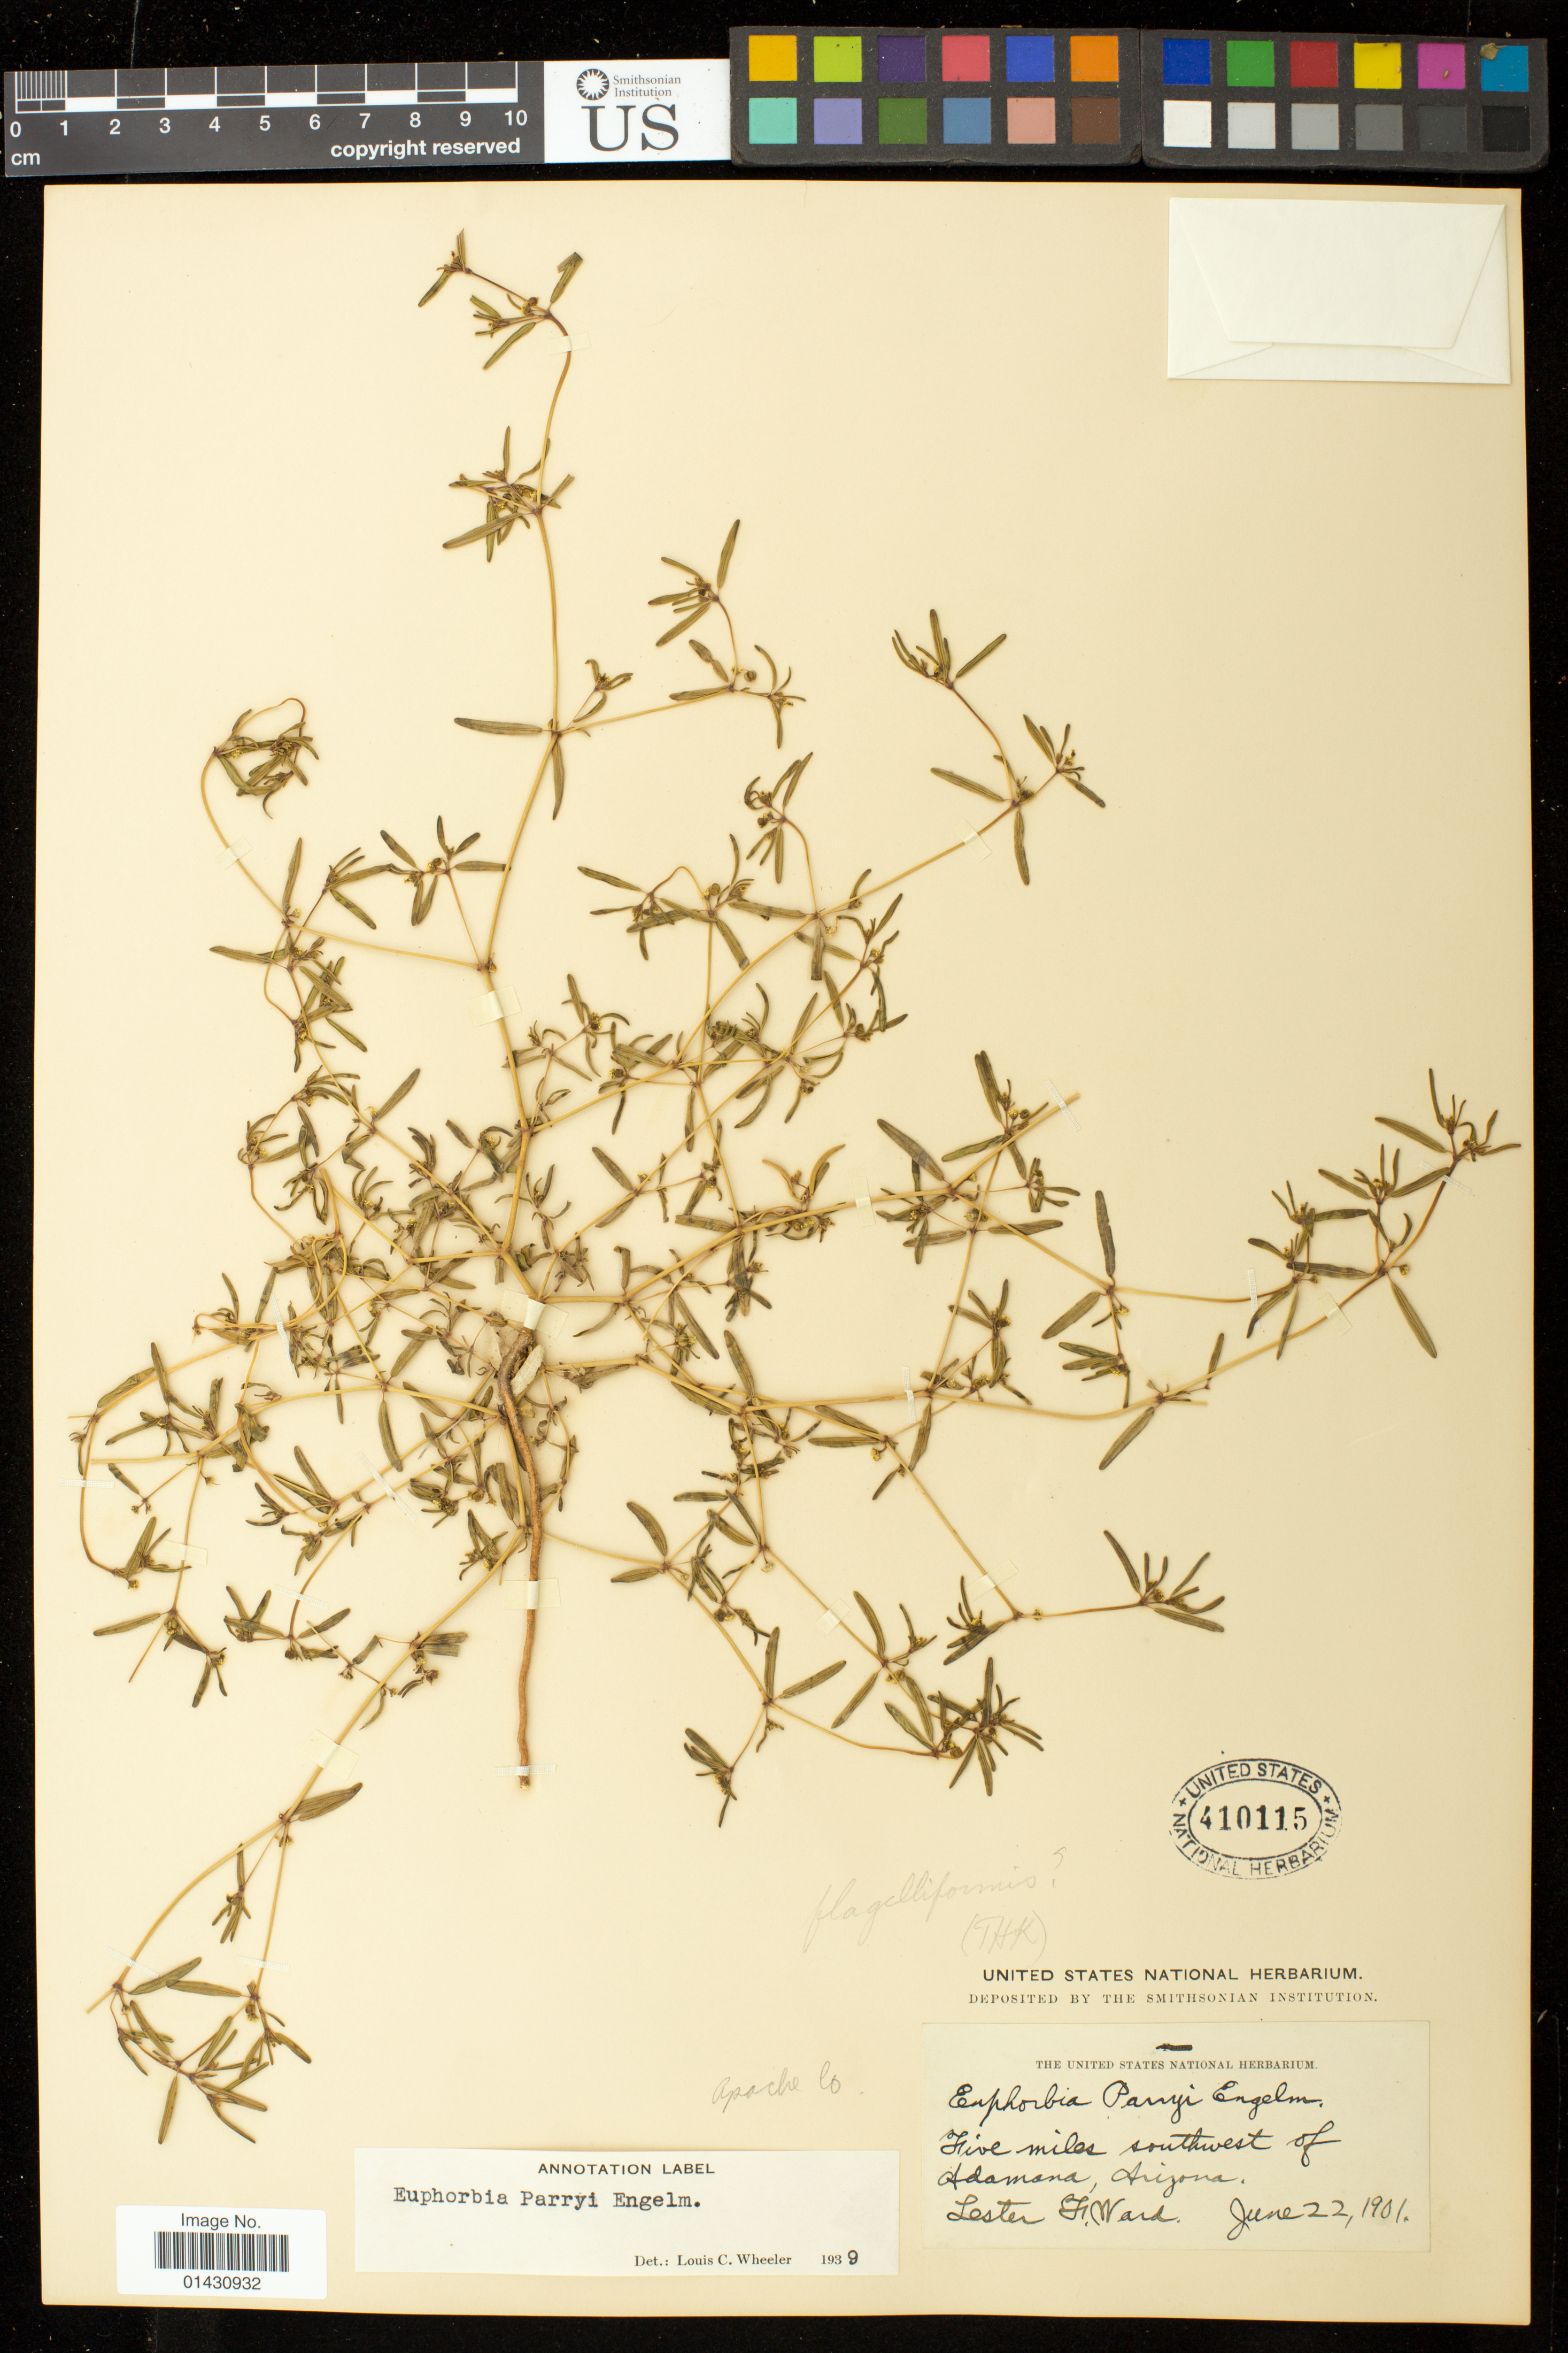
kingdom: Plantae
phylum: Tracheophyta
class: Magnoliopsida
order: Malpighiales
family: Euphorbiaceae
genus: Euphorbia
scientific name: Euphorbia parryi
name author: Engelm.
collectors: L. F. Ward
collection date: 1901-06-22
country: United States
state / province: Arizona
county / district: Apache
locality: Five miles southwest of Adamana Arizona.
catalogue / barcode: US 410115